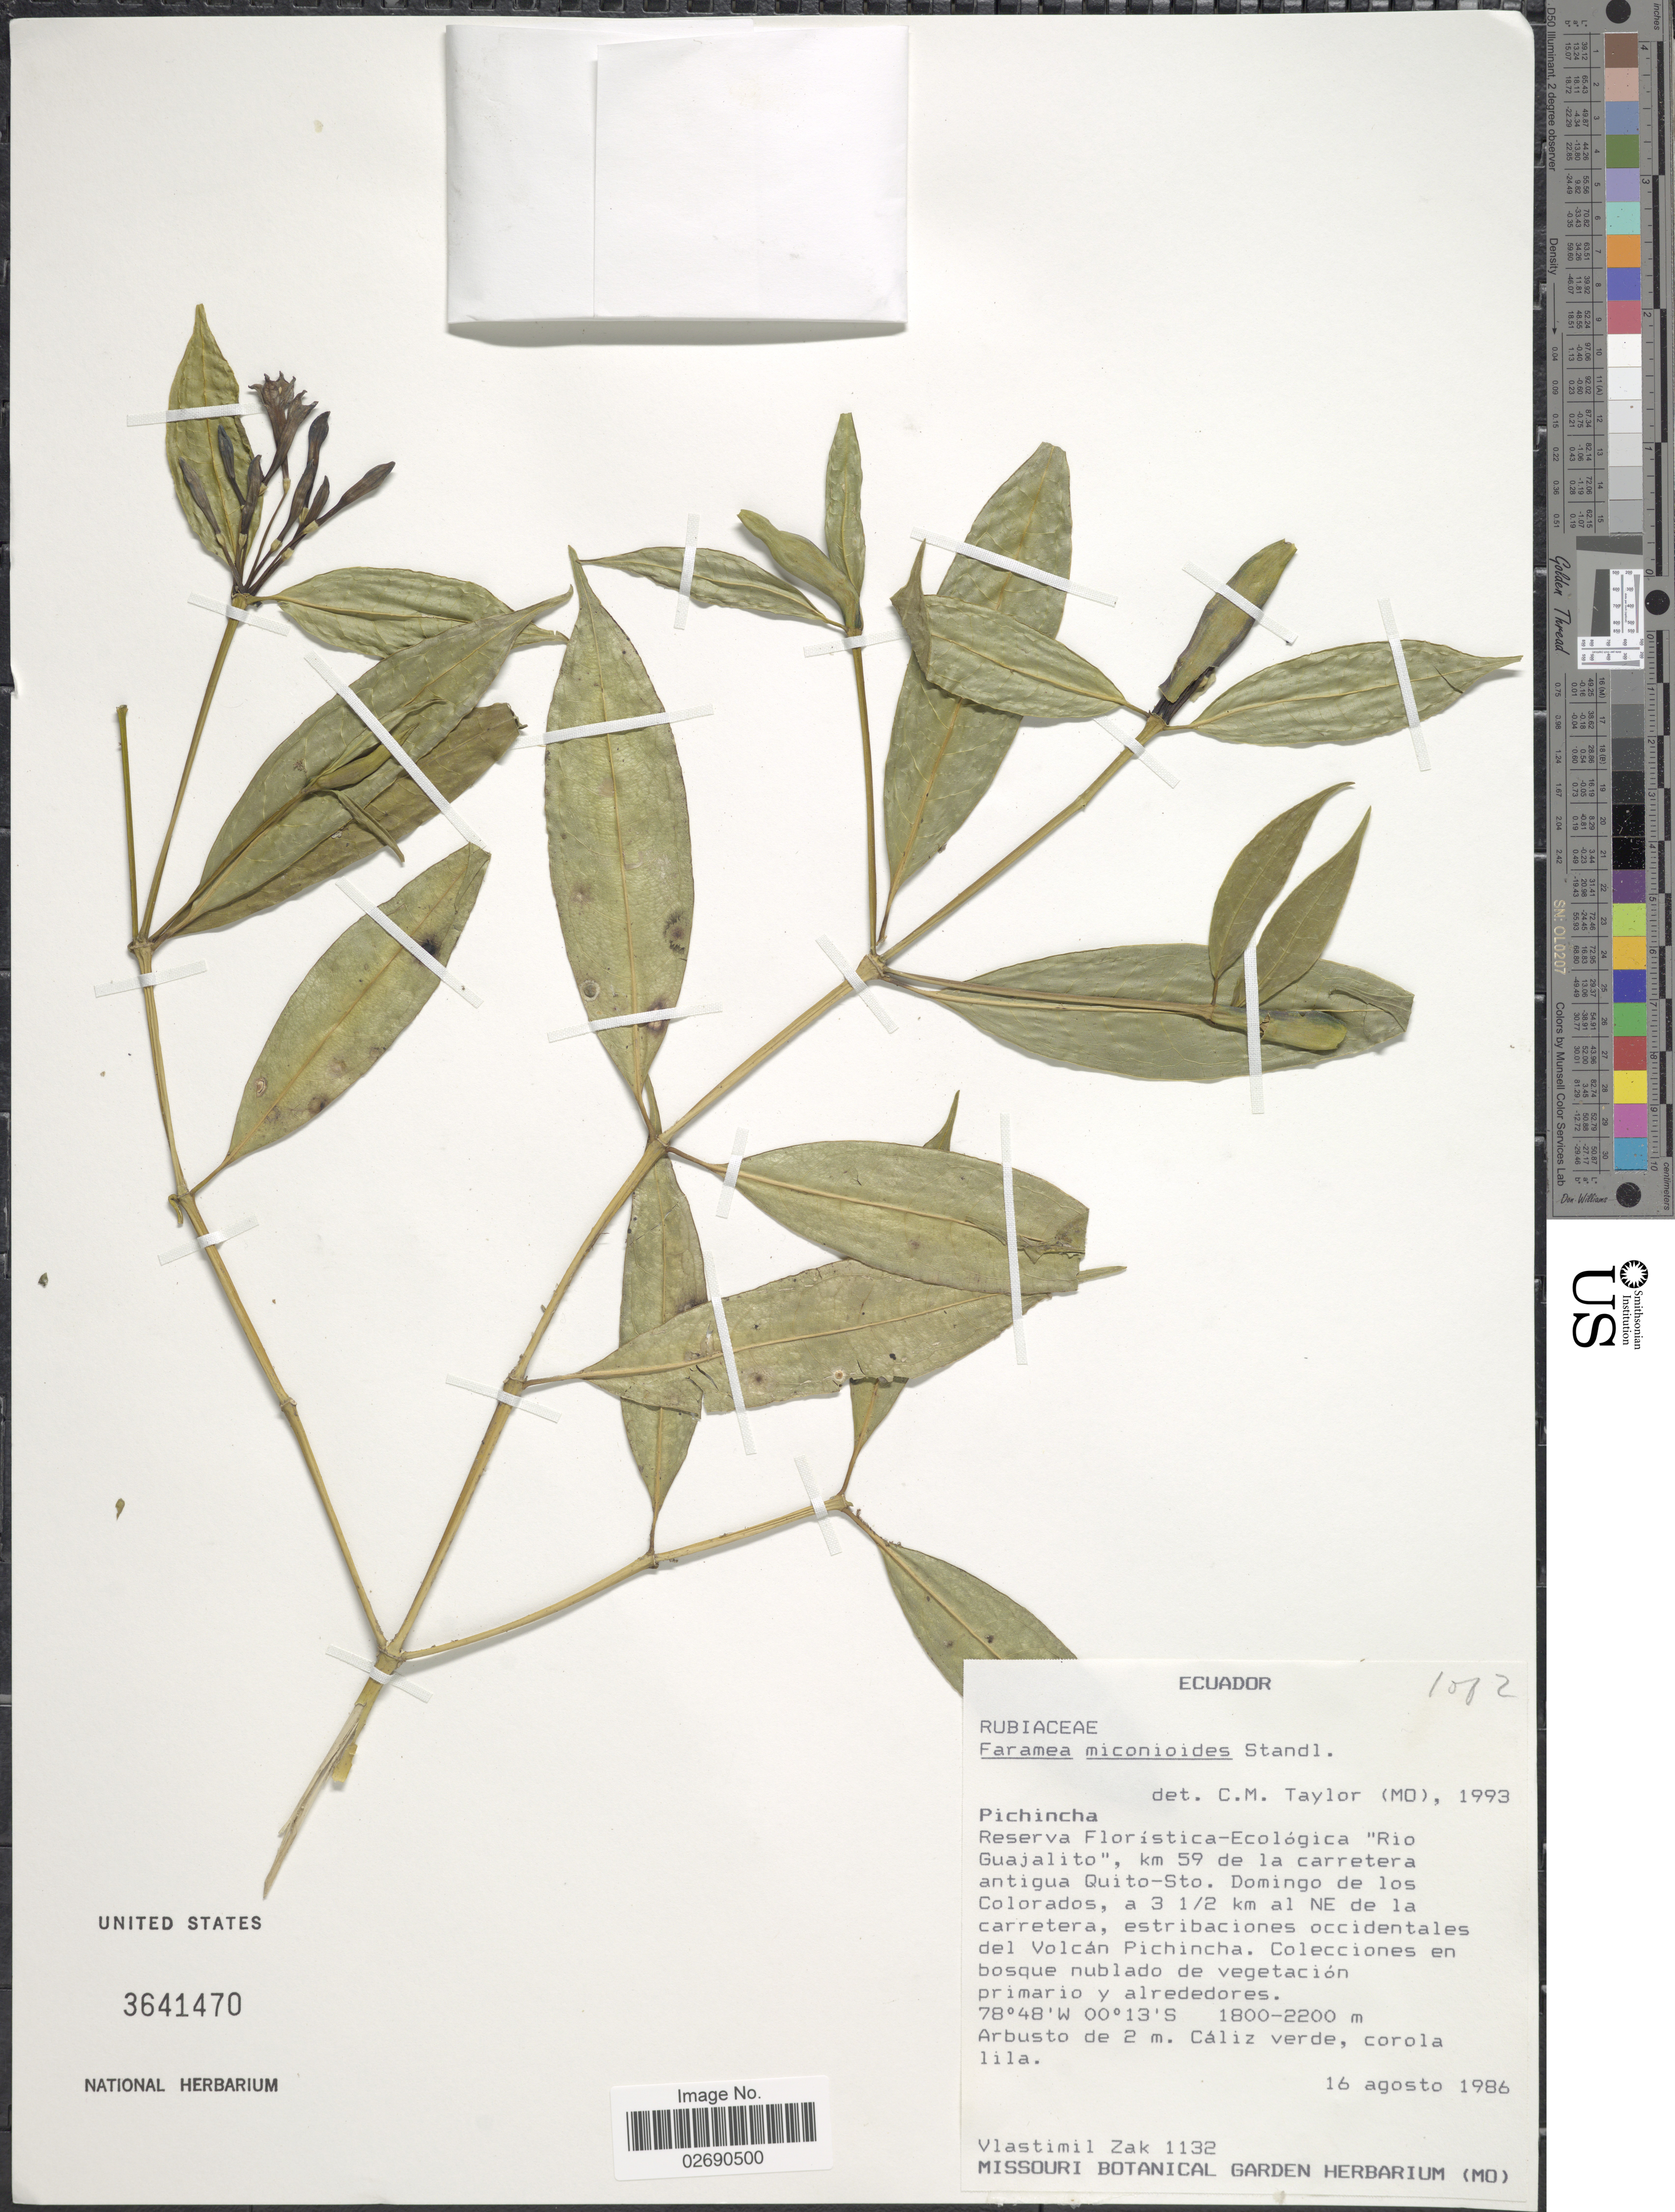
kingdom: Plantae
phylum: Tracheophyta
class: Magnoliopsida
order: Gentianales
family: Rubiaceae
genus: Faramea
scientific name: Faramea miconioides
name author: Standl.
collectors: V. Zak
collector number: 1132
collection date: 1986-08-16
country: Ecuador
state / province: Pichincha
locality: Reserva Floristica-Ecologica "Rio Guajalito", km 59 de la carretera antigua Quito-Sto. Domingo de los Colorados, a 3 1/2 km al NE de la carretera, estribaciones occidentales del Volcan Pichincha.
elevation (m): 1800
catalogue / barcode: US 3641470